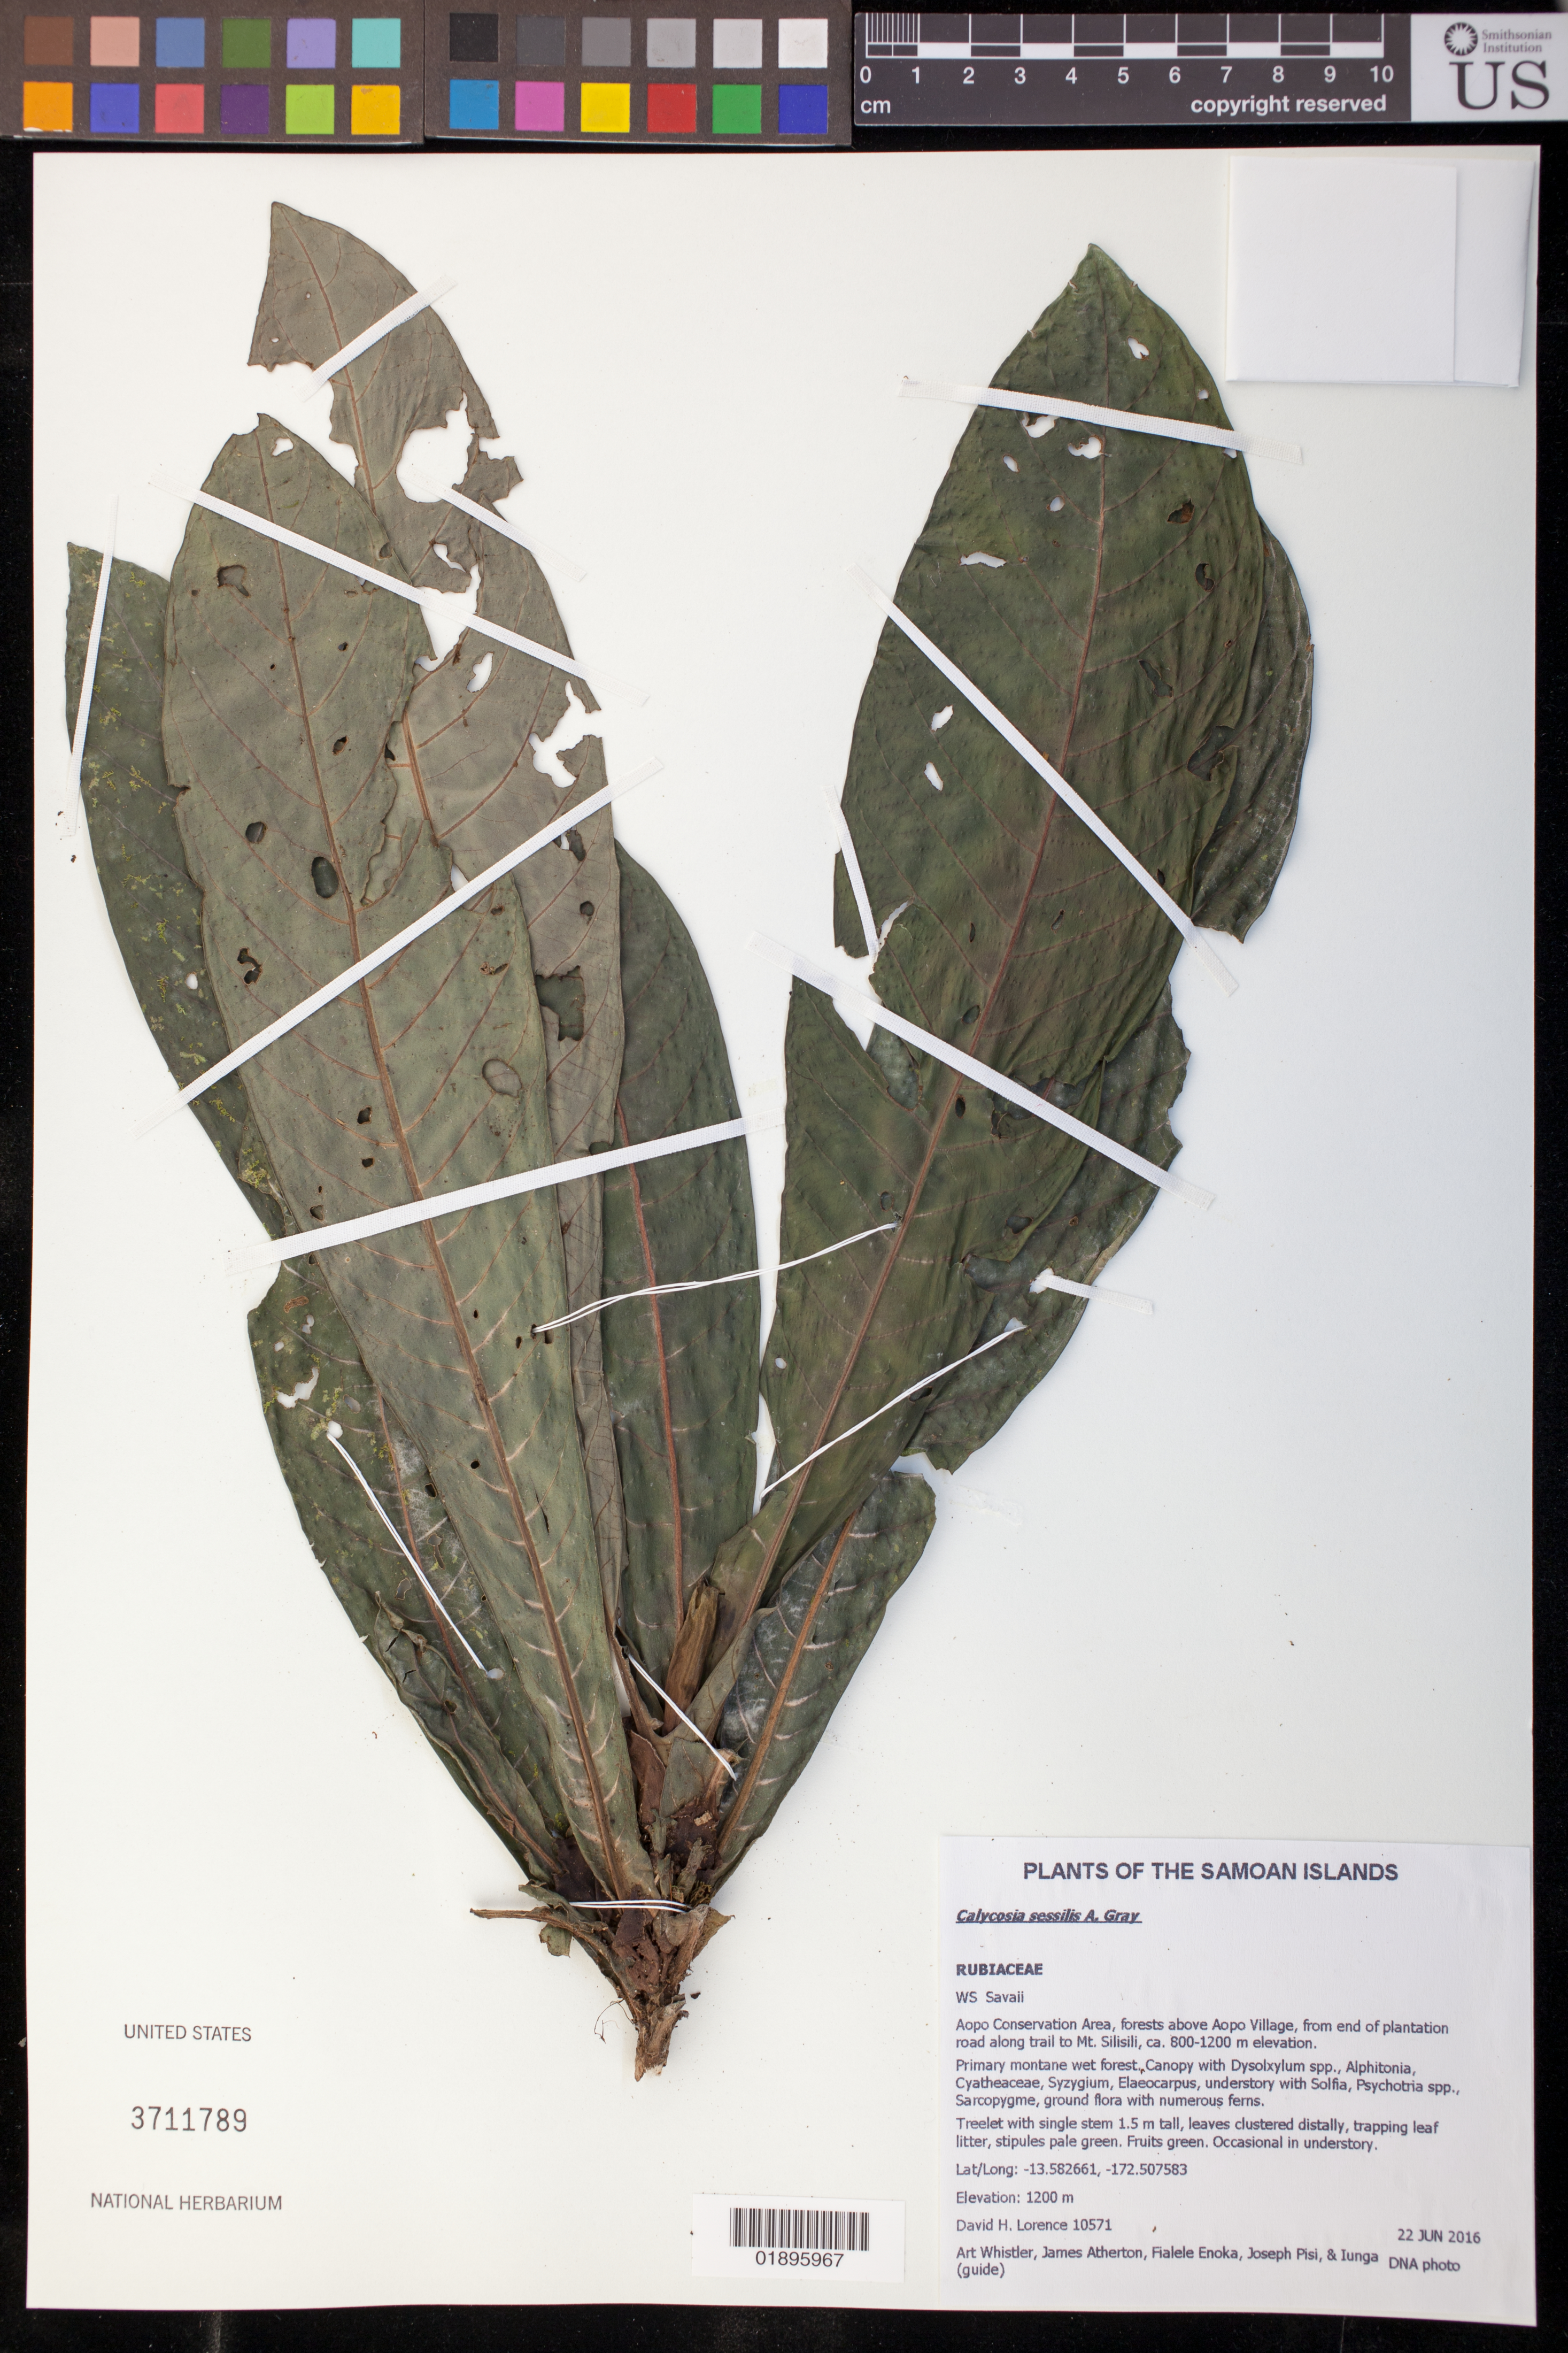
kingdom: Plantae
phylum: Tracheophyta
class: Magnoliopsida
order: Gentianales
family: Rubiaceae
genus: Calycosia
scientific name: Calycosia sessilis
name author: A. Gray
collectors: D. Lorence, A. Whistler, J. Atherton, F. Enoka & J. Pisi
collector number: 10571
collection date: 2016-06-22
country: Samoa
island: Savai'i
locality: Aopo Conservation Area, forests above Aopo Village, from end of plantation road along trail to Mt. Silisili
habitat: Primary montane wet forest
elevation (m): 1200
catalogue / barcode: US 3711789